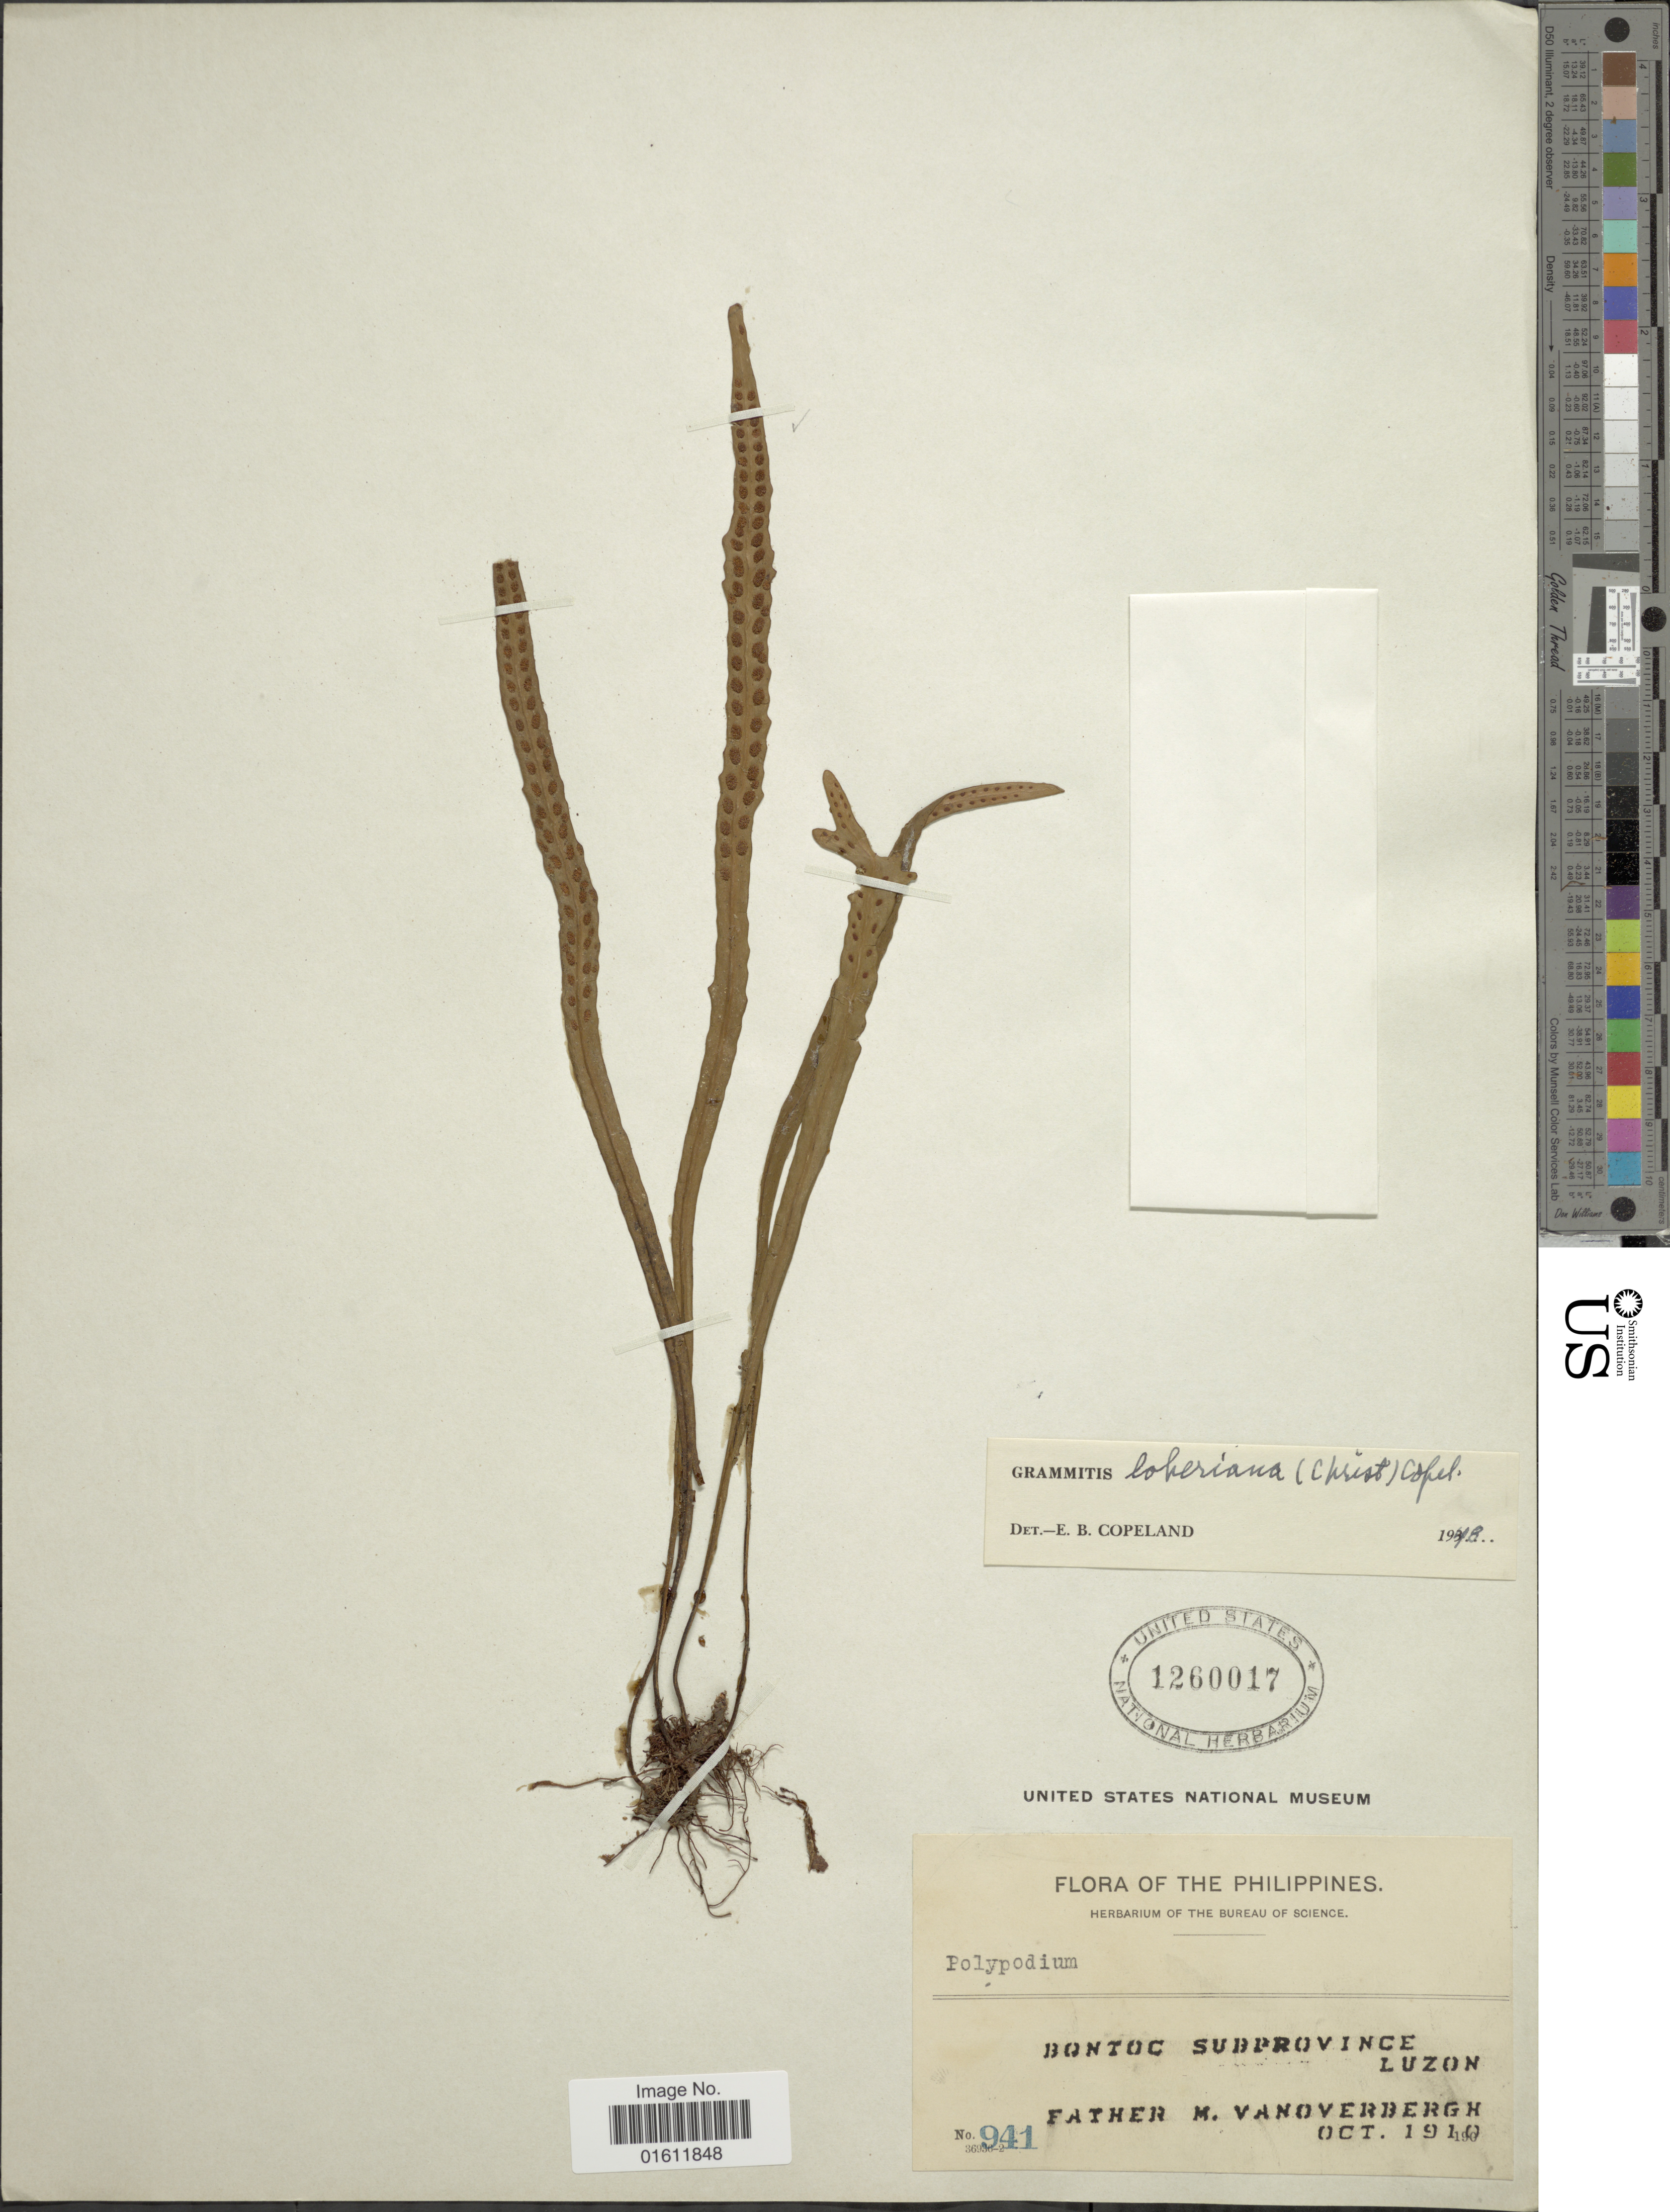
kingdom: Plantae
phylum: Tracheophyta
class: Polypodiopsida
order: Polypodiales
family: Polypodiaceae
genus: Themelium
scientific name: Themelium loherianum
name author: (Christ) Parris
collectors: M. Vanoverbergh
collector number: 941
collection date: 1910-10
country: Philippines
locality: Luzon, Bontoc Subprovince.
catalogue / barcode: US 1260017